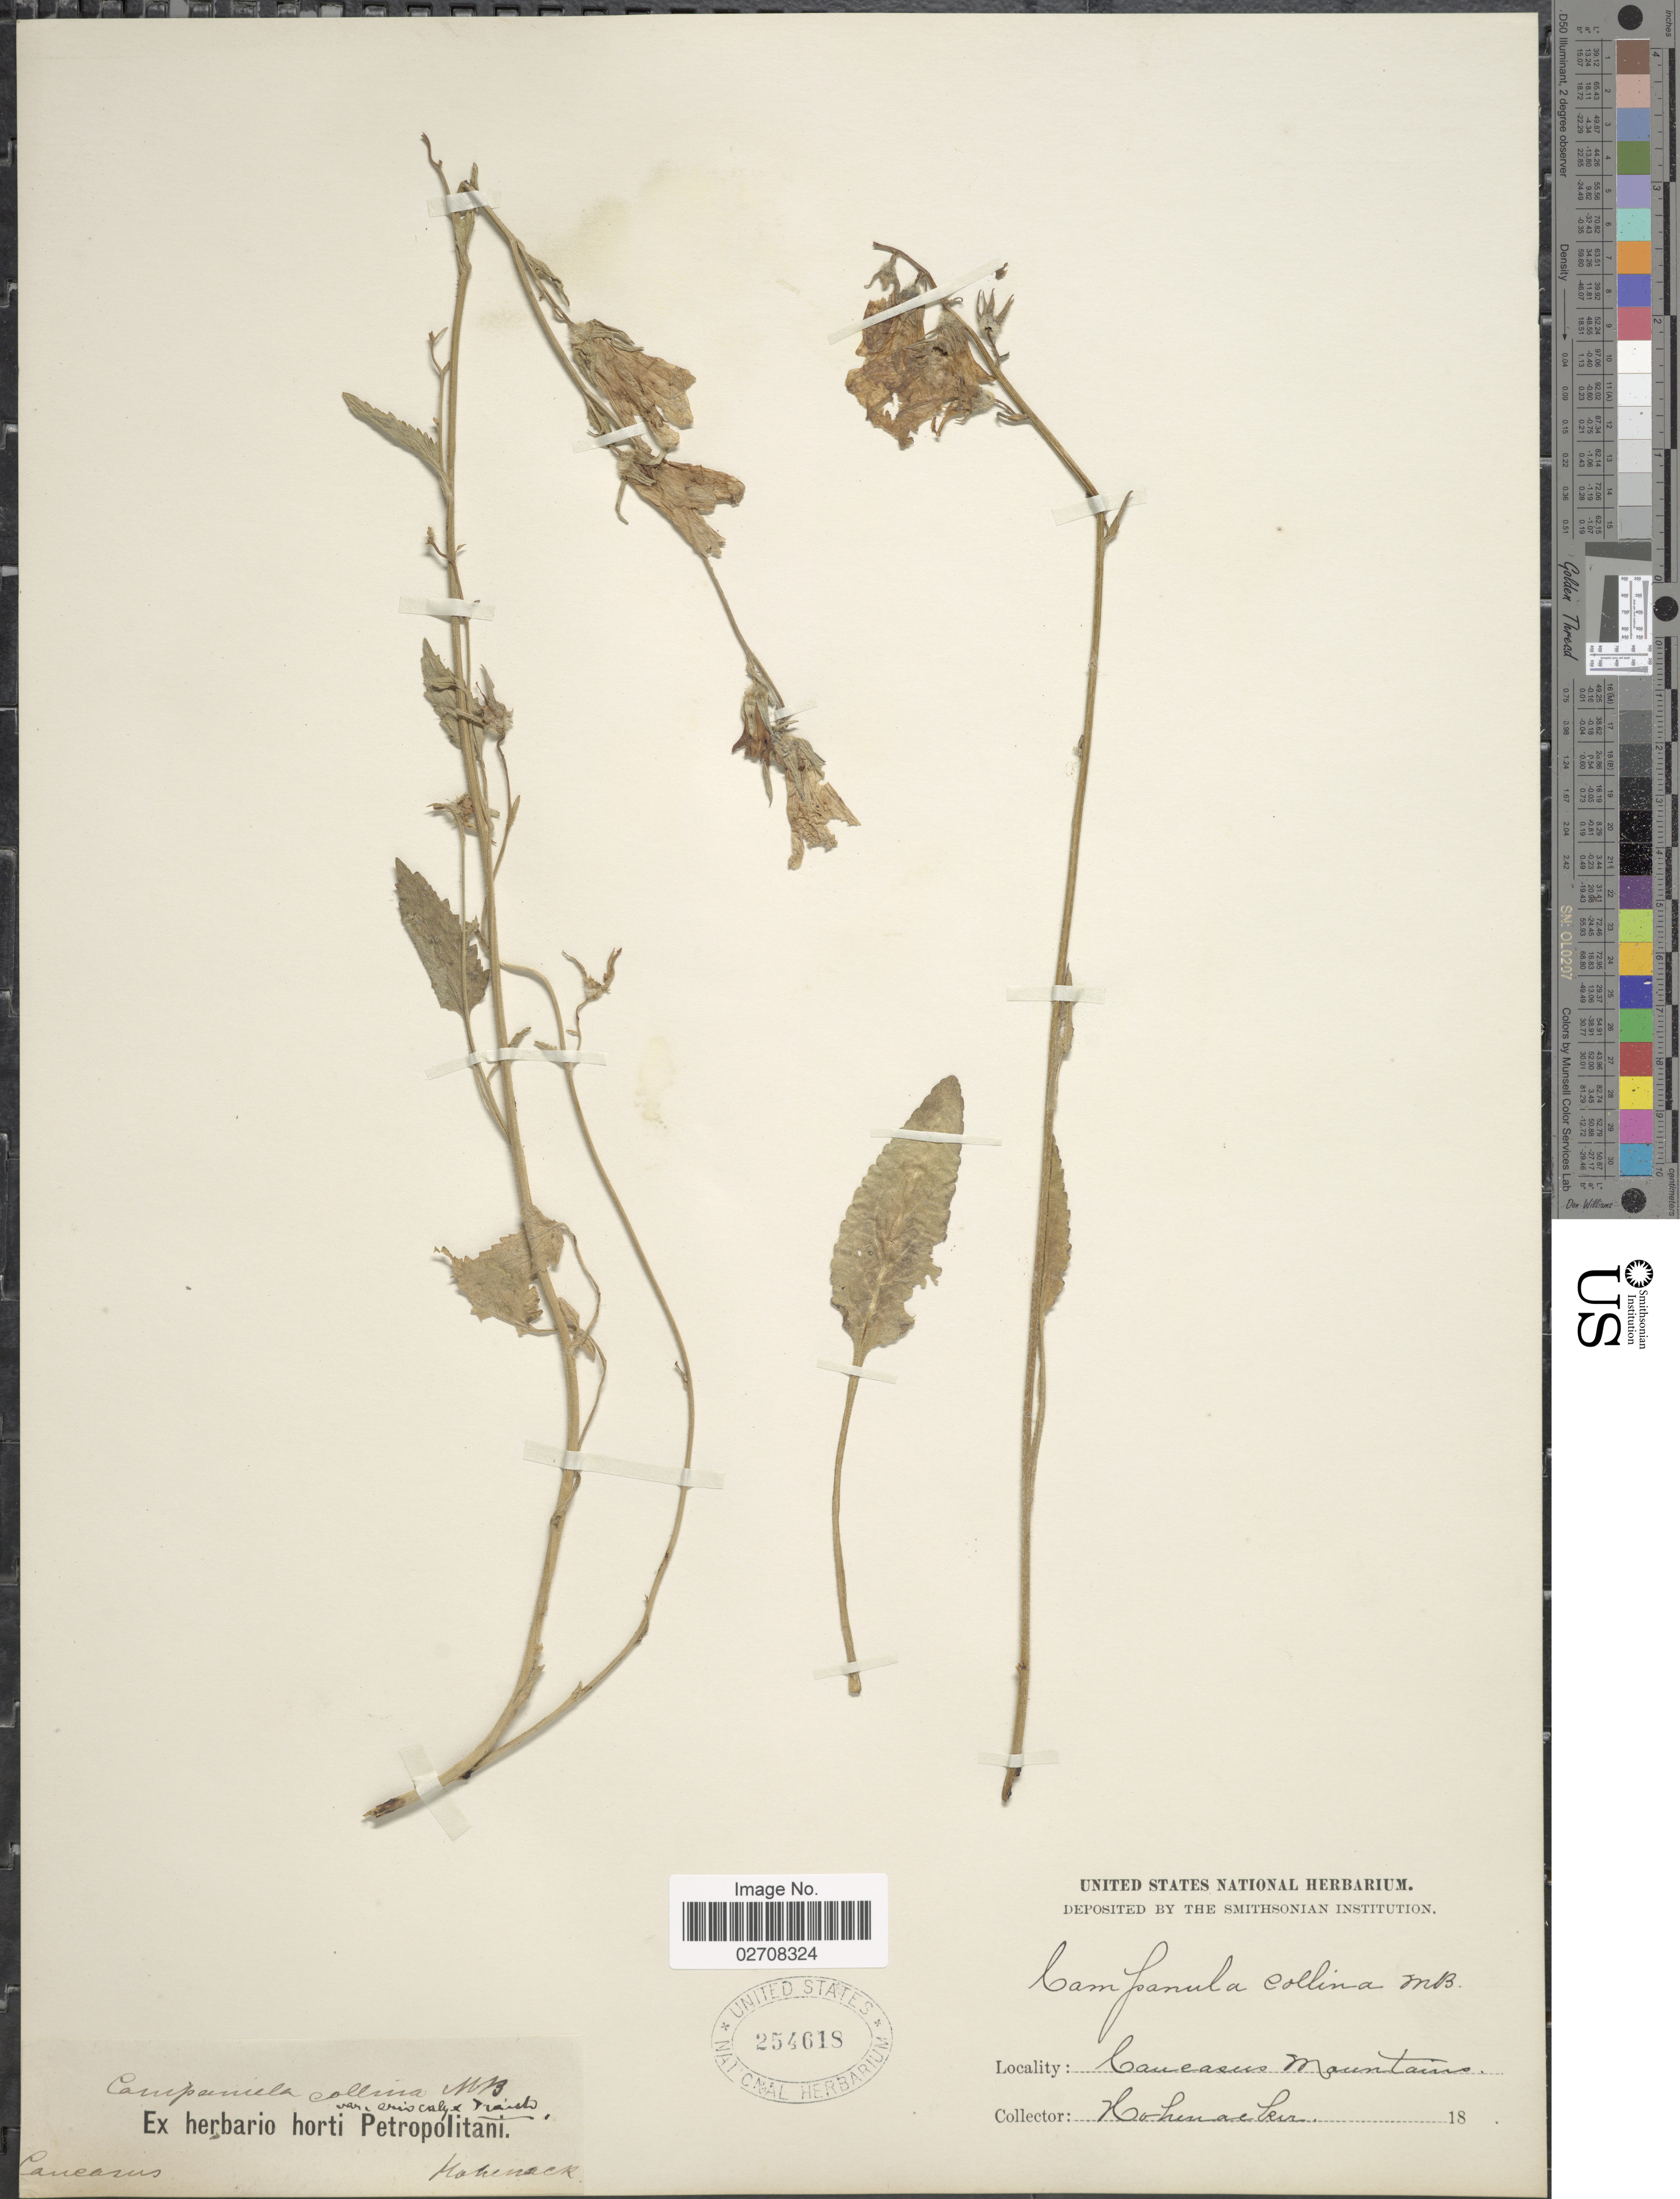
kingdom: Plantae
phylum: Tracheophyta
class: Magnoliopsida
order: Asterales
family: Campanulaceae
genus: Campanula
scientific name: Campanula collina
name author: Sims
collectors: Hohenacker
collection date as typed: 18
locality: Caucasus Mountains.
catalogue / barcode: US 254618